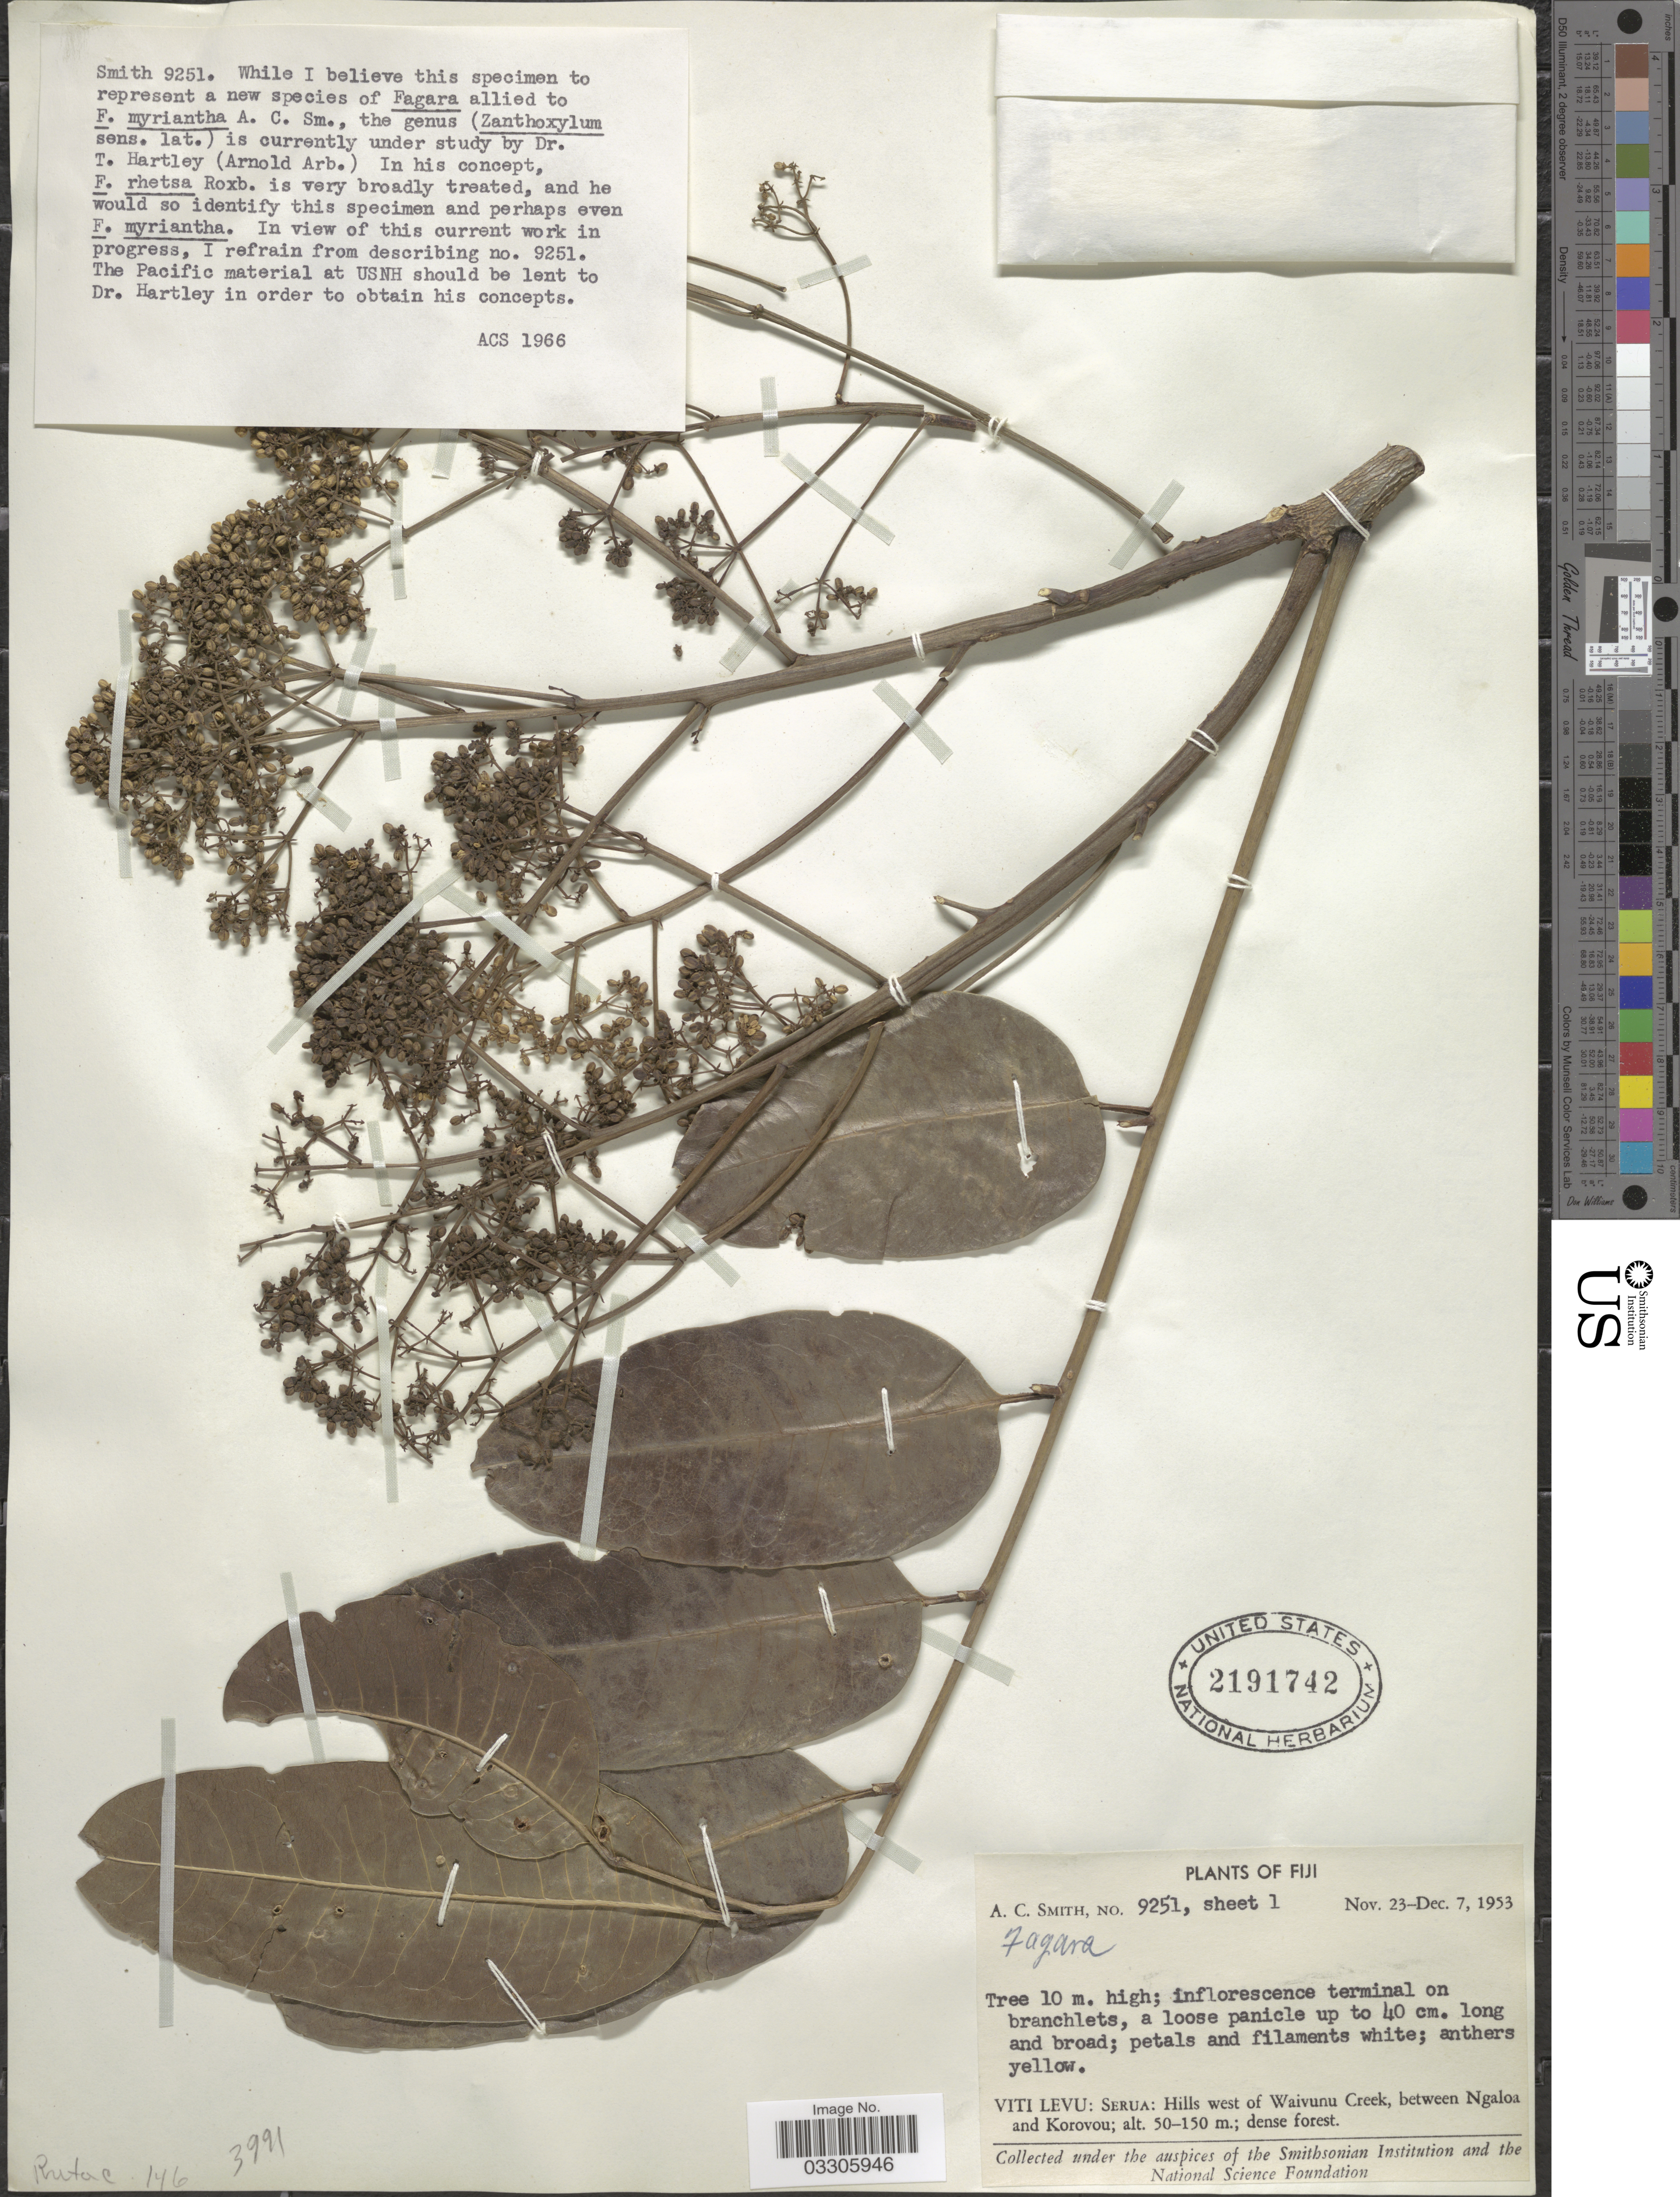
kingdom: Plantae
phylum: Tracheophyta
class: Magnoliopsida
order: Sapindales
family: Rutaceae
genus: Zanthoxylum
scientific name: Zanthoxylum sp.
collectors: A. C. Smith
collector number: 9251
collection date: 1953-11-23/1953-12-07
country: Fiji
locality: Viti Levu: Serua: Hills west of Waivunu Creek, between Ngaloa and Korovou.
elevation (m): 50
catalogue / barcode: US 2191742